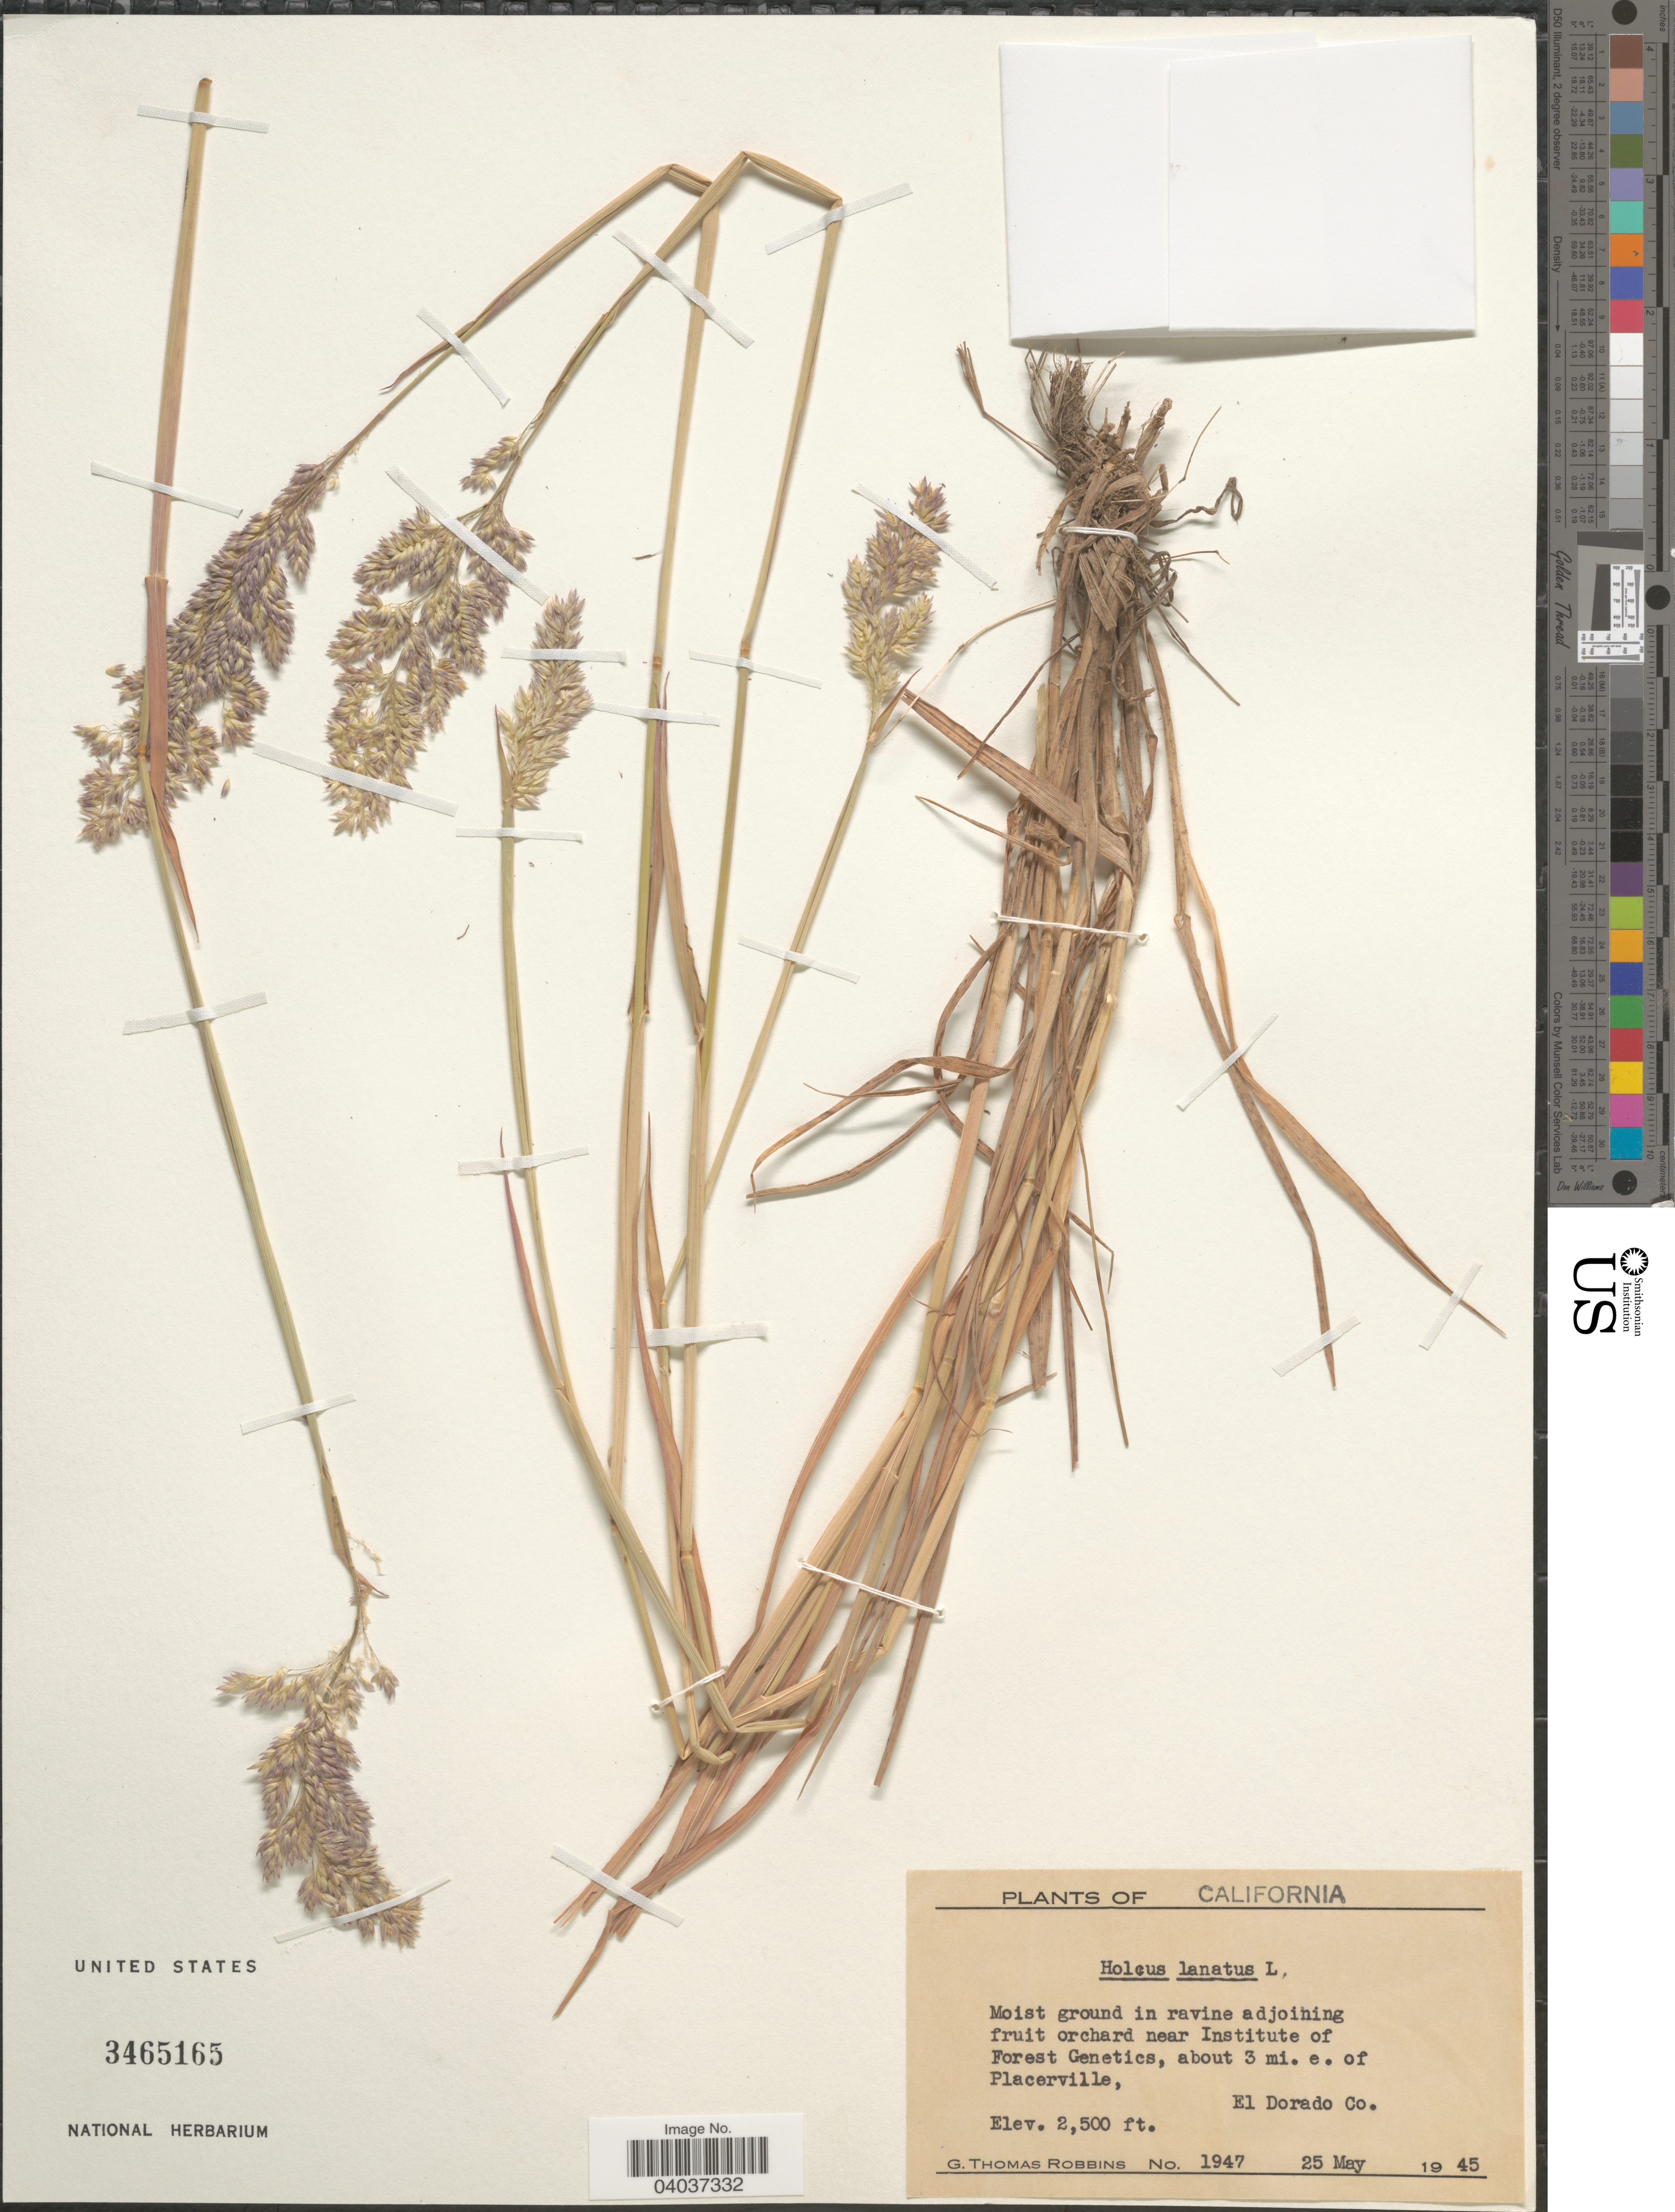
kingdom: Plantae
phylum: Tracheophyta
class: Liliopsida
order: Poales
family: Poaceae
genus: Holcus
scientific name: Holcus lanatus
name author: L.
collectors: G. T. Robbins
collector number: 1947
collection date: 1945-05-25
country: United States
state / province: California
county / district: El Dorado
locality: Near Institute of Forest Genetics, about 3 mi. e. of Placerville, El Dorado Co.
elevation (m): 762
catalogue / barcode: US 3465165